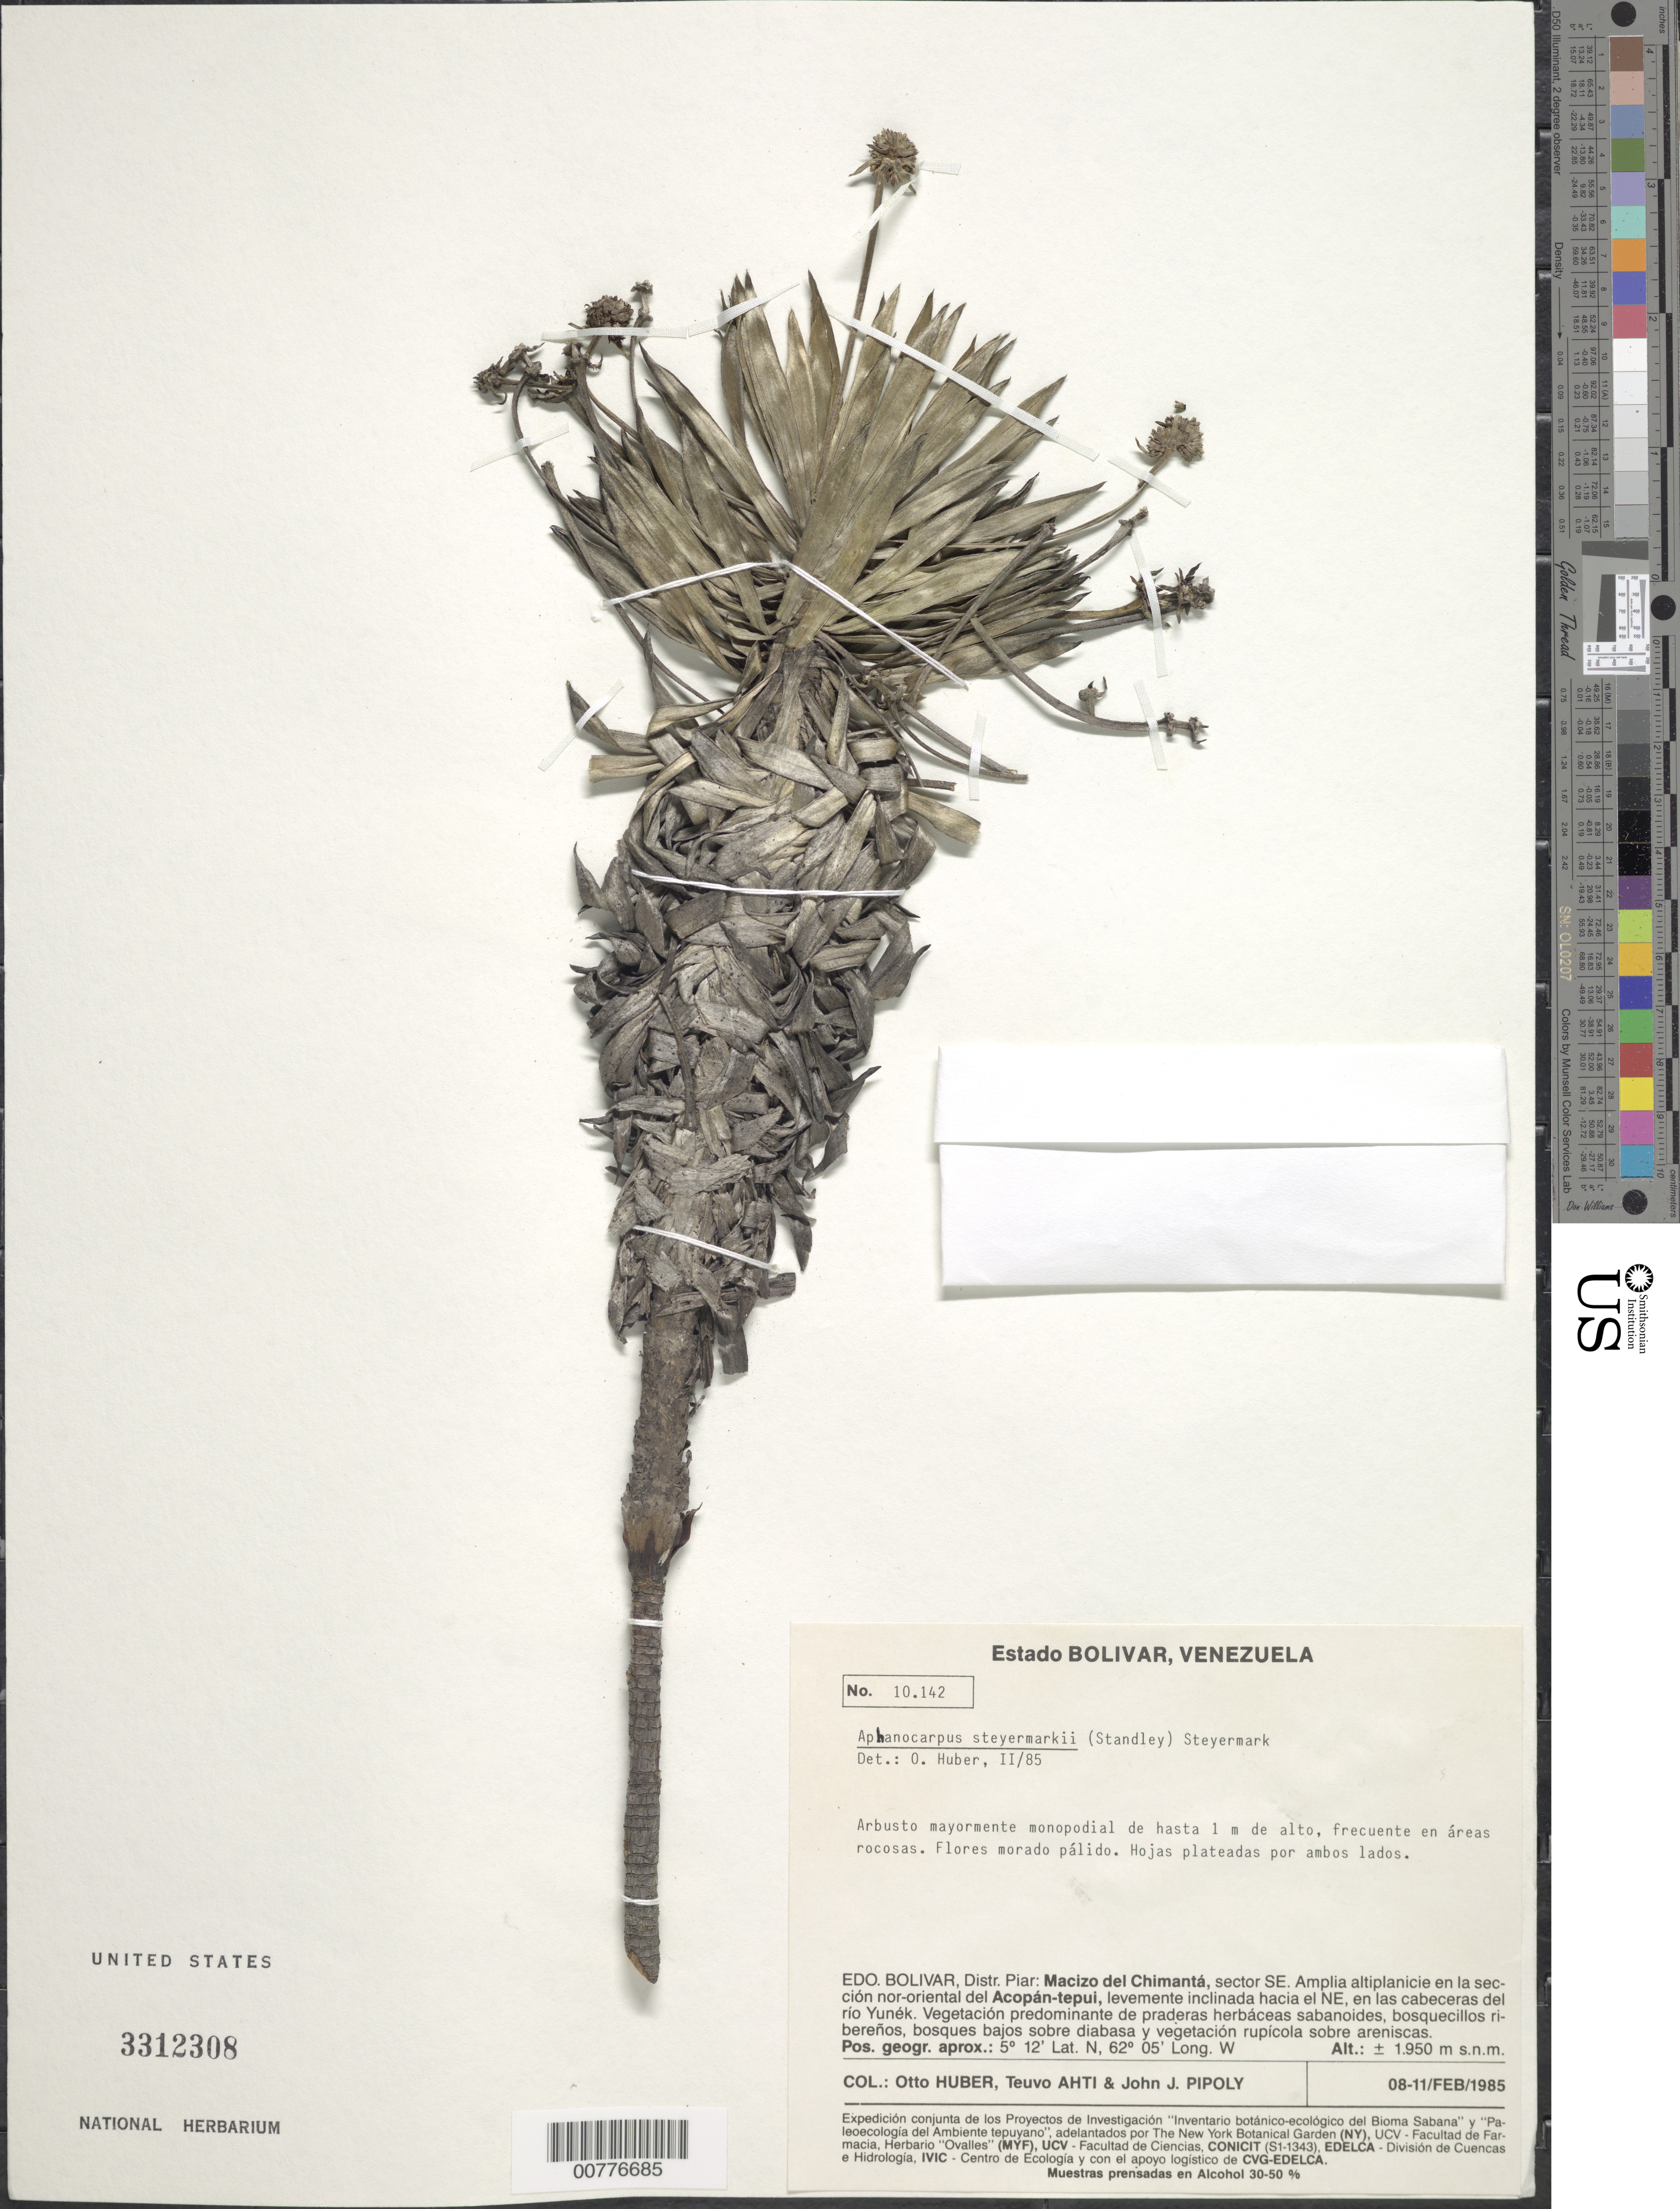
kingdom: Plantae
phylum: Tracheophyta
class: Magnoliopsida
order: Gentianales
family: Rubiaceae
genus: Aphanocarpus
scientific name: Aphanocarpus steyermarkii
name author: (Standl.) Steyerm.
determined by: Huber, Otto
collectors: O. Huber, T. T. Ahti & J. J. Pipoly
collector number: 10142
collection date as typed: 8-Feb-85 to 11-Feb-85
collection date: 1985-02-08/1985-02-11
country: Venezuela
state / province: Bolívar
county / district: Piar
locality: Macizo del Chimantá, Acopan-tepuí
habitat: Areas rocosas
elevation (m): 1950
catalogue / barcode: US 3312308